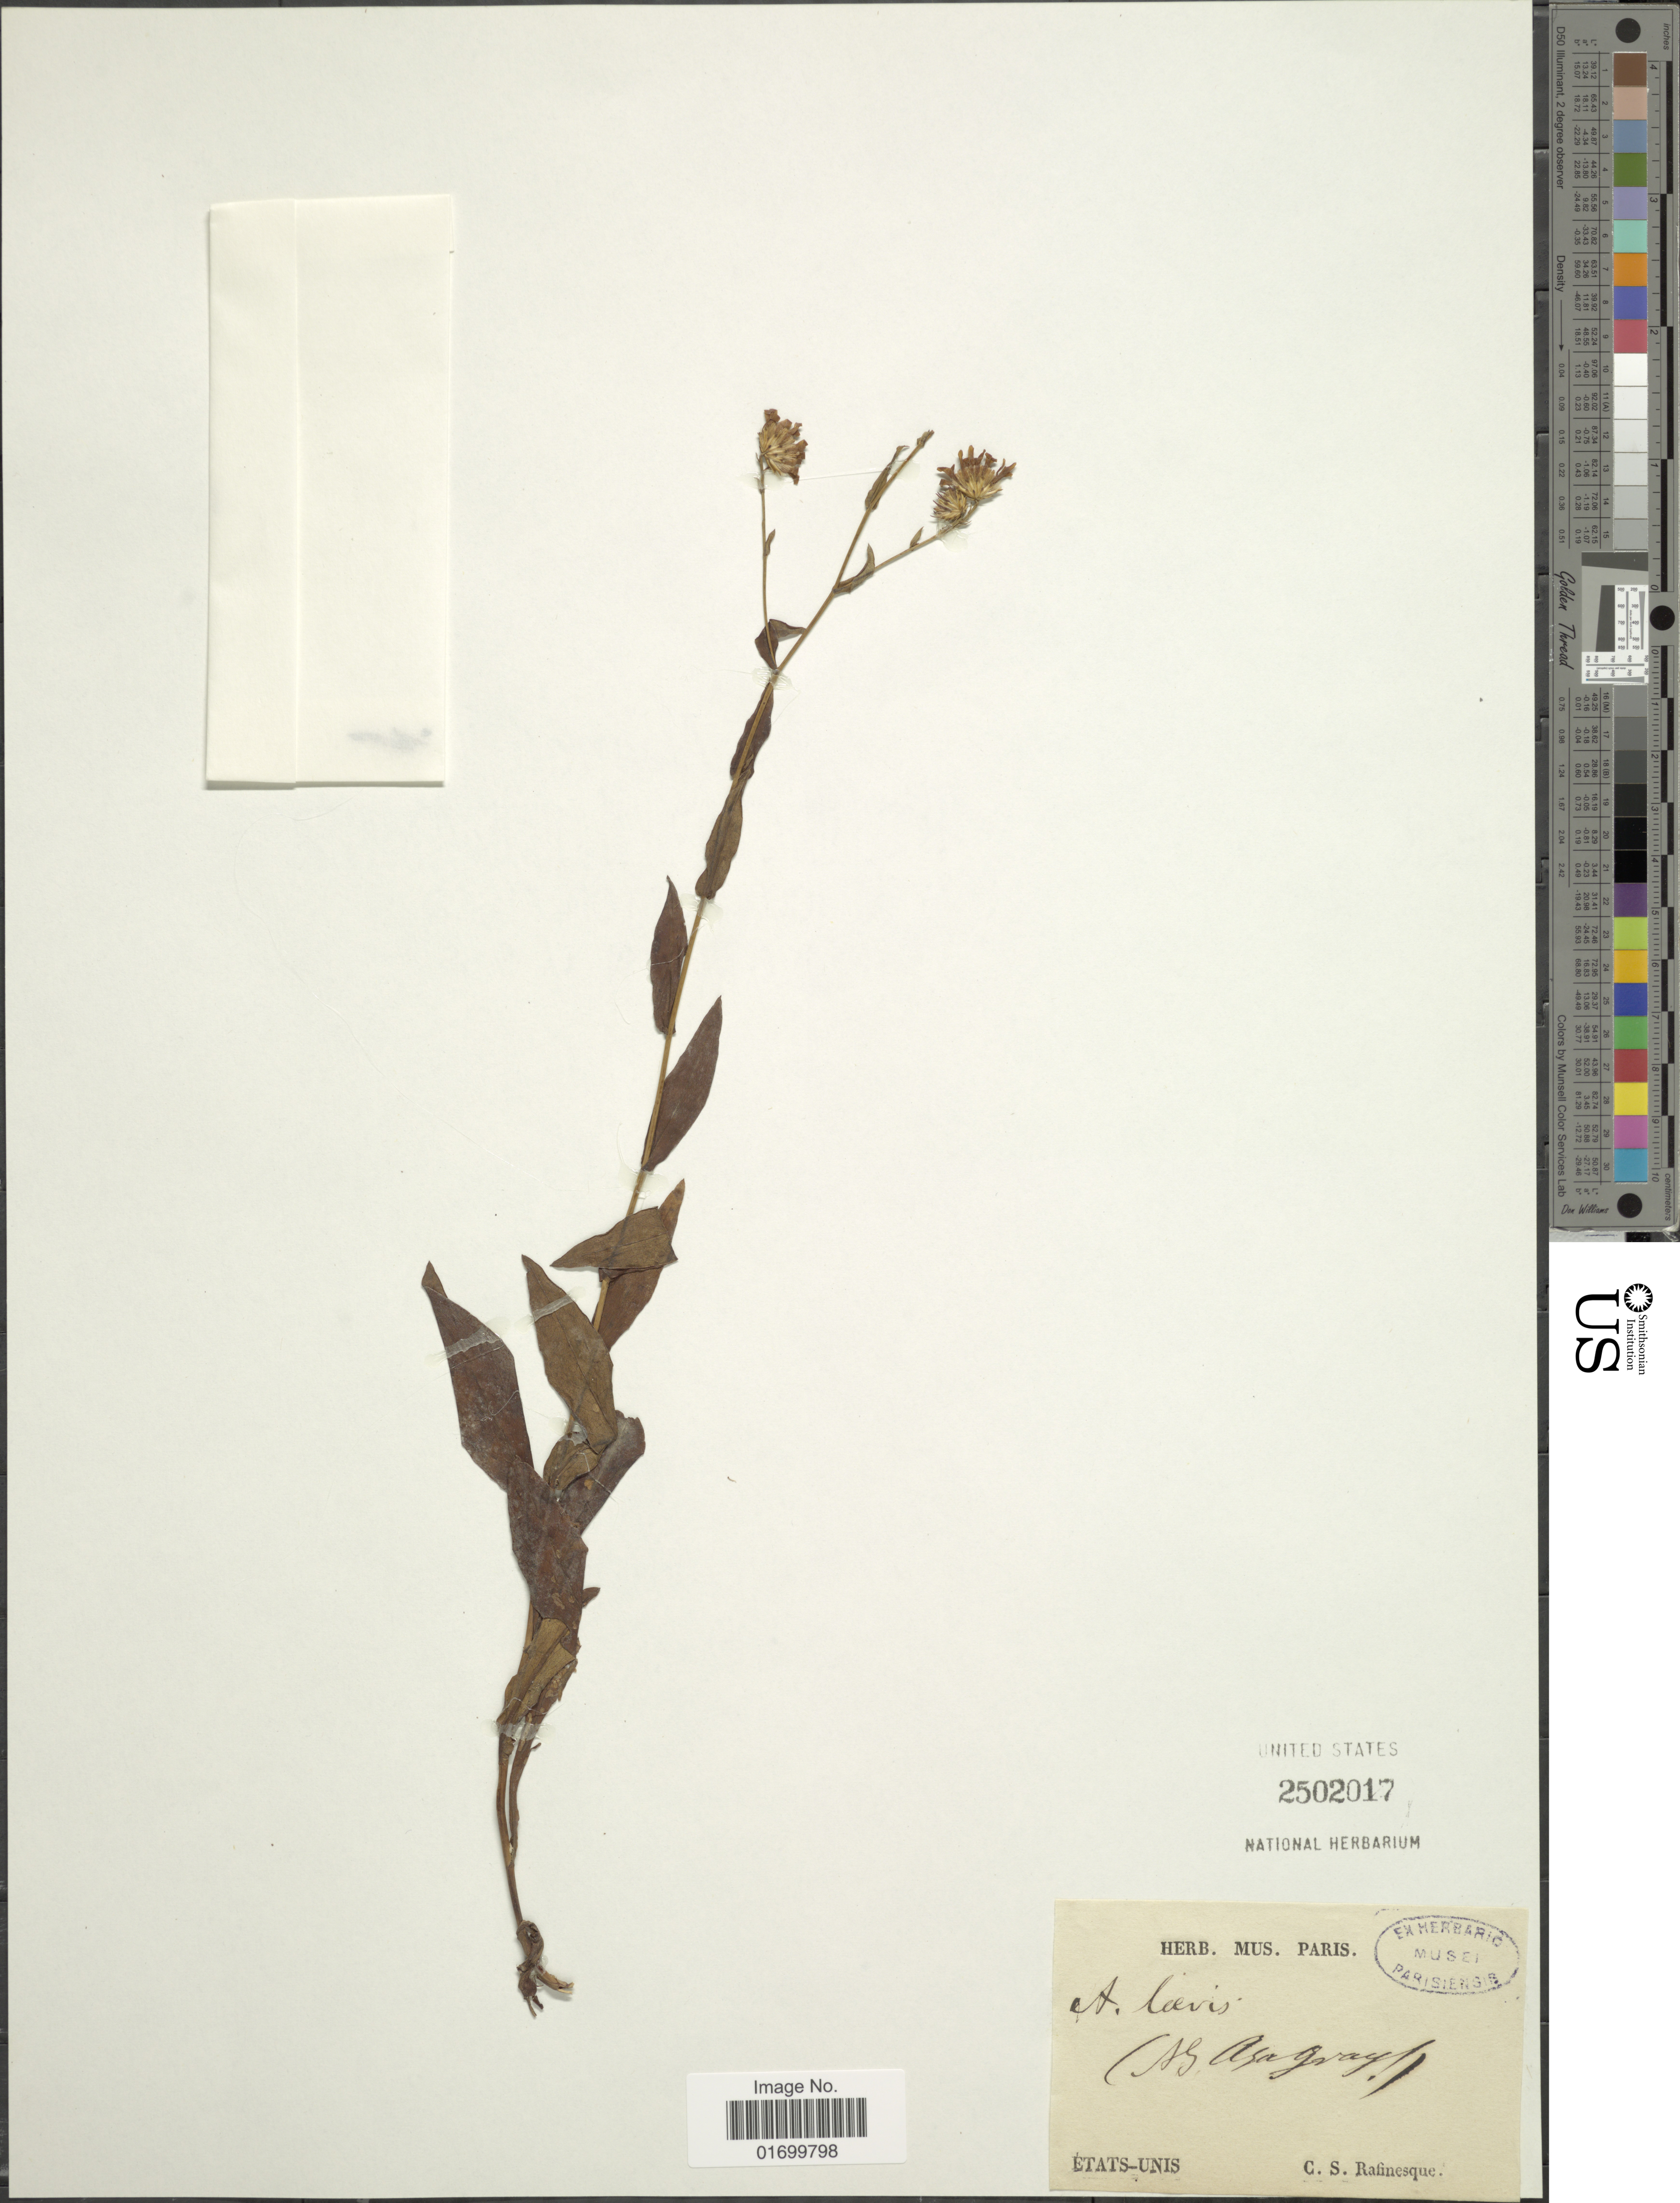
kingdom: Plantae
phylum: Tracheophyta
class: Magnoliopsida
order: Asterales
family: Asteraceae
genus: Symphyotrichum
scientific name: Symphyotrichum laeve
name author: (L.) Á. Löve & D. Löve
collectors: C. S. Rafinesque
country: United States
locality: Etats-Unis.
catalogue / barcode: US 2502017